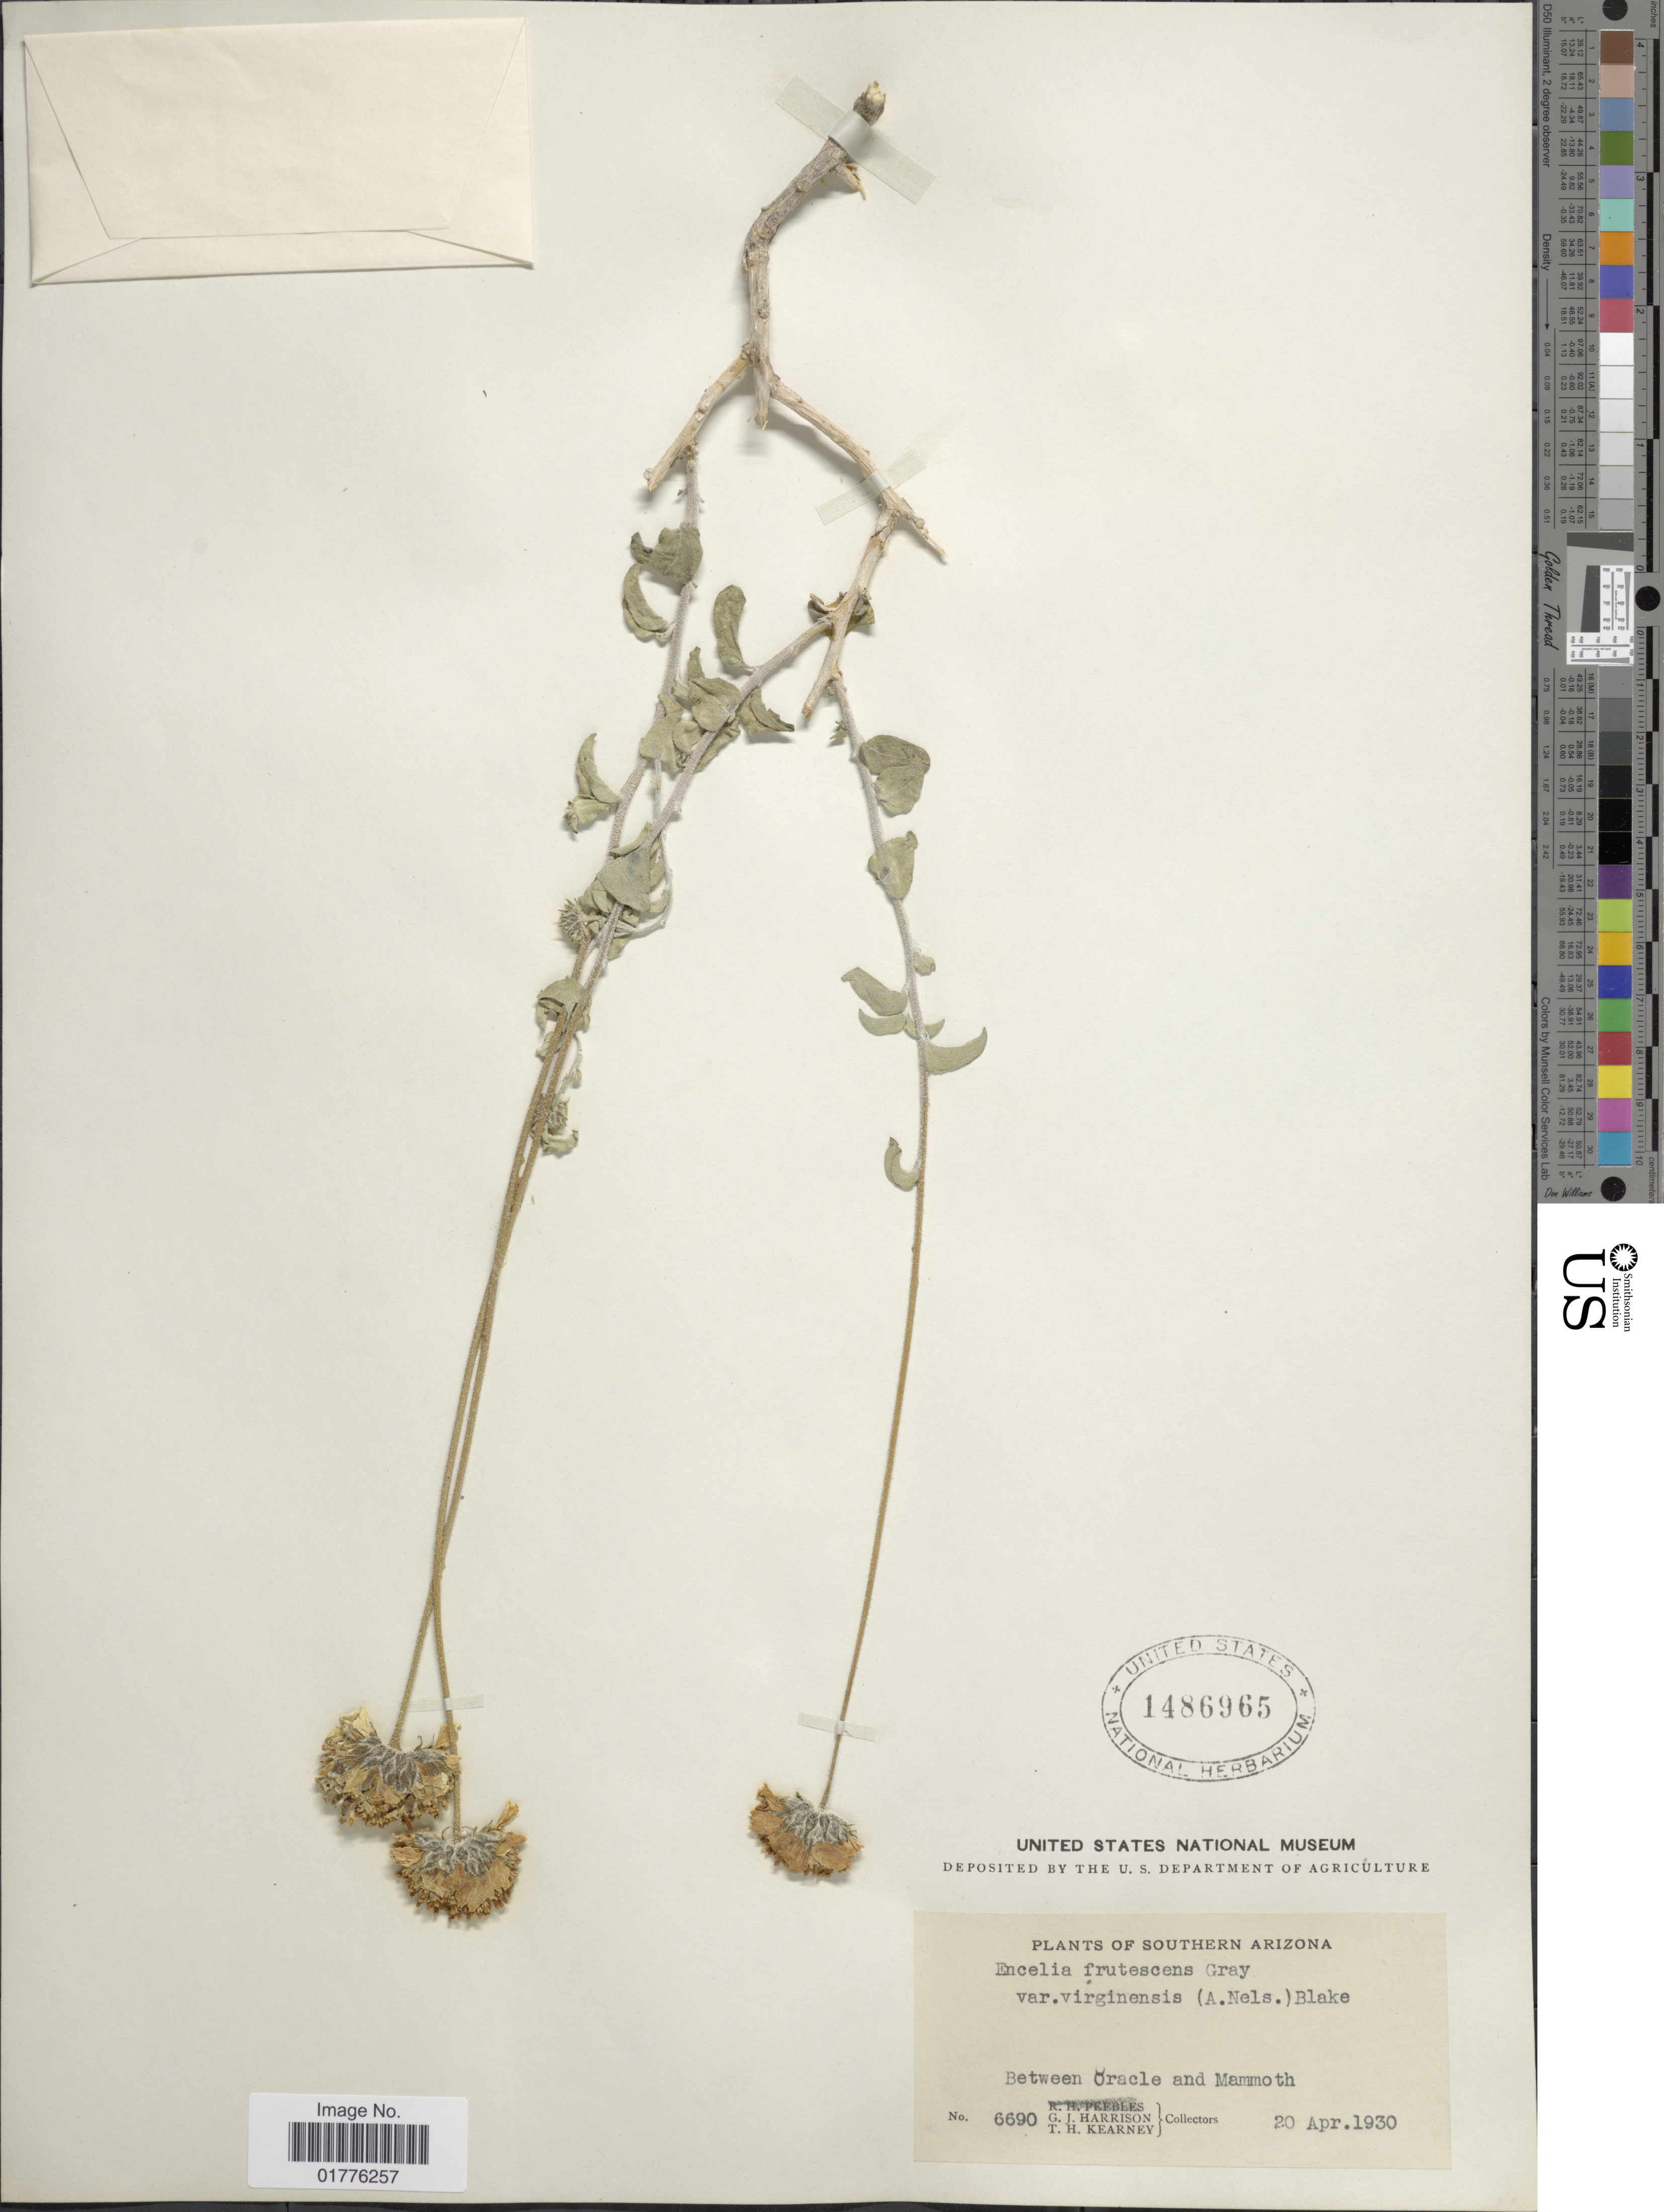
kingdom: Plantae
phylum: Tracheophyta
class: Magnoliopsida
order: Asterales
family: Asteraceae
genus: Encelia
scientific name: Encelia frutescens var. virginensis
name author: (A. Nelson) S.F. Blake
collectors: G. J. Harrison & T. H. Kearney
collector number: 6690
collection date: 1930-04-20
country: United States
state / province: Arizona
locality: Southern Arizona, Between Oracle and Mammoth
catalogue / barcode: US 1486965